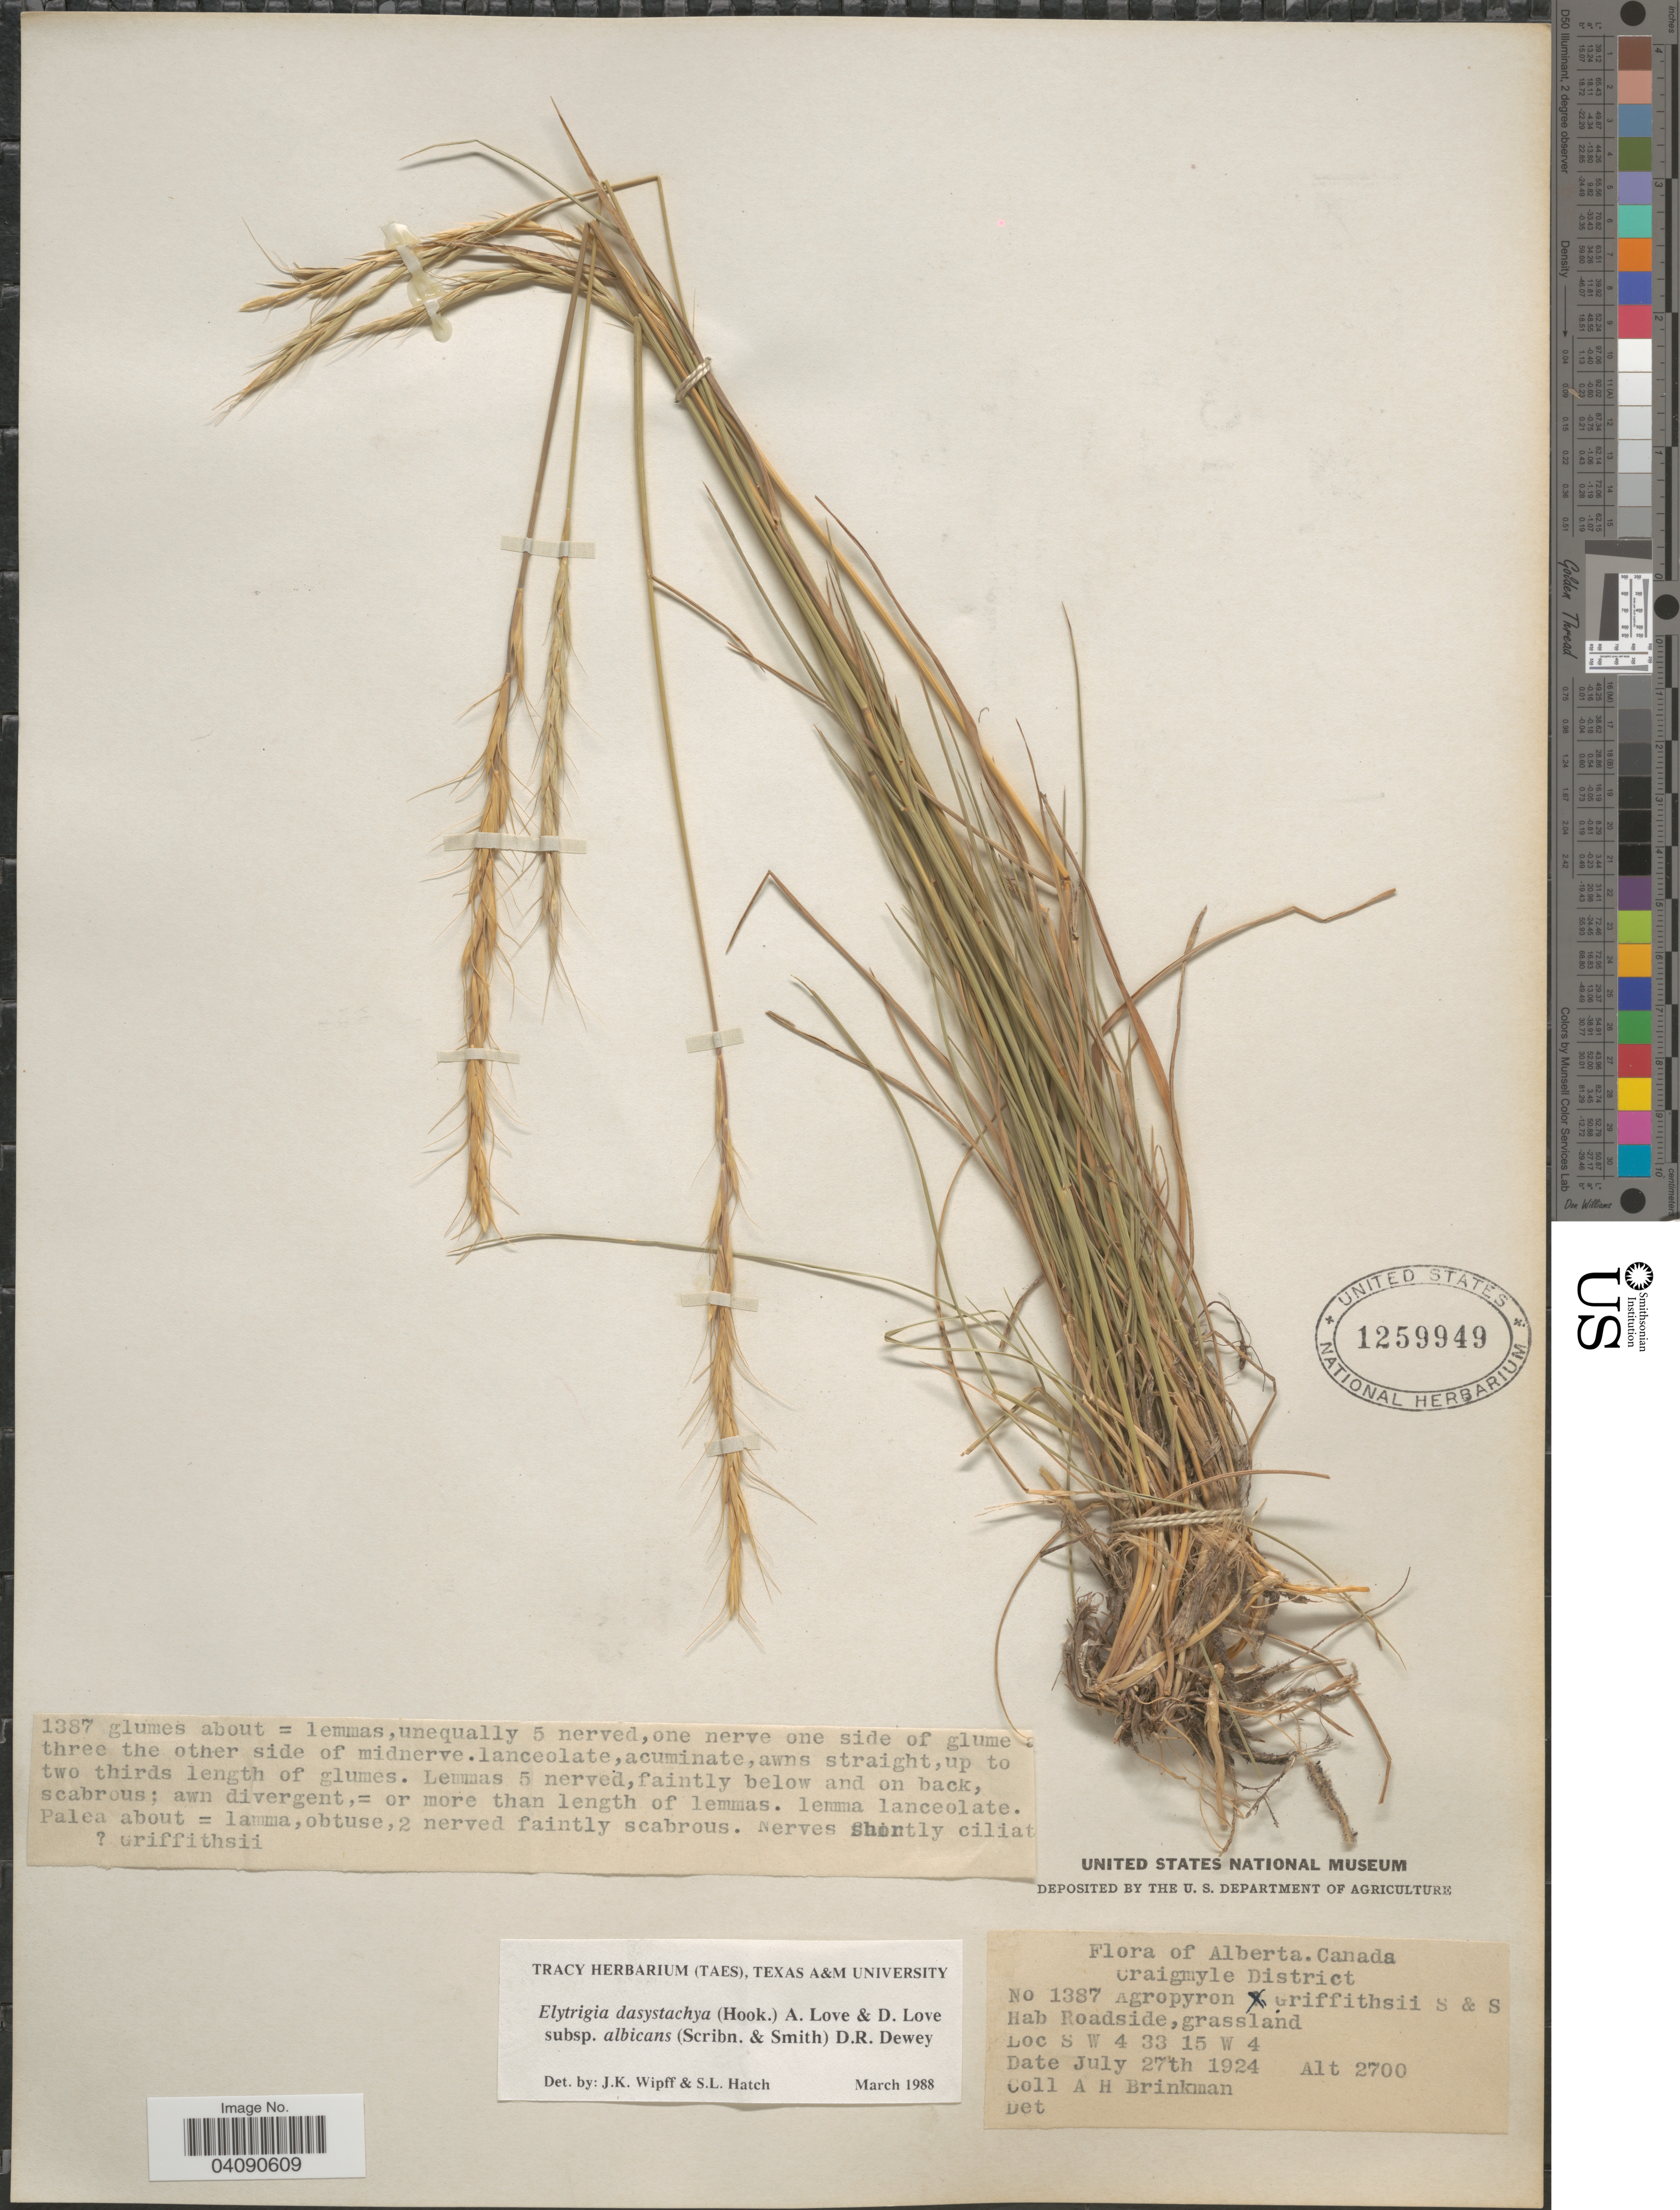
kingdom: Plantae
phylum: Tracheophyta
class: Liliopsida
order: Poales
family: Poaceae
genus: Elymus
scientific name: Elymus albicans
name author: (Scribn. & J.G. Sm.) Á. Löve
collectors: A. Brinkman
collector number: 1387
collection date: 1924-07-27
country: Canada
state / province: Alberta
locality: Craigmyle District. Roadside, grassland. S W 4 33 15 W 4.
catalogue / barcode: US 1259949